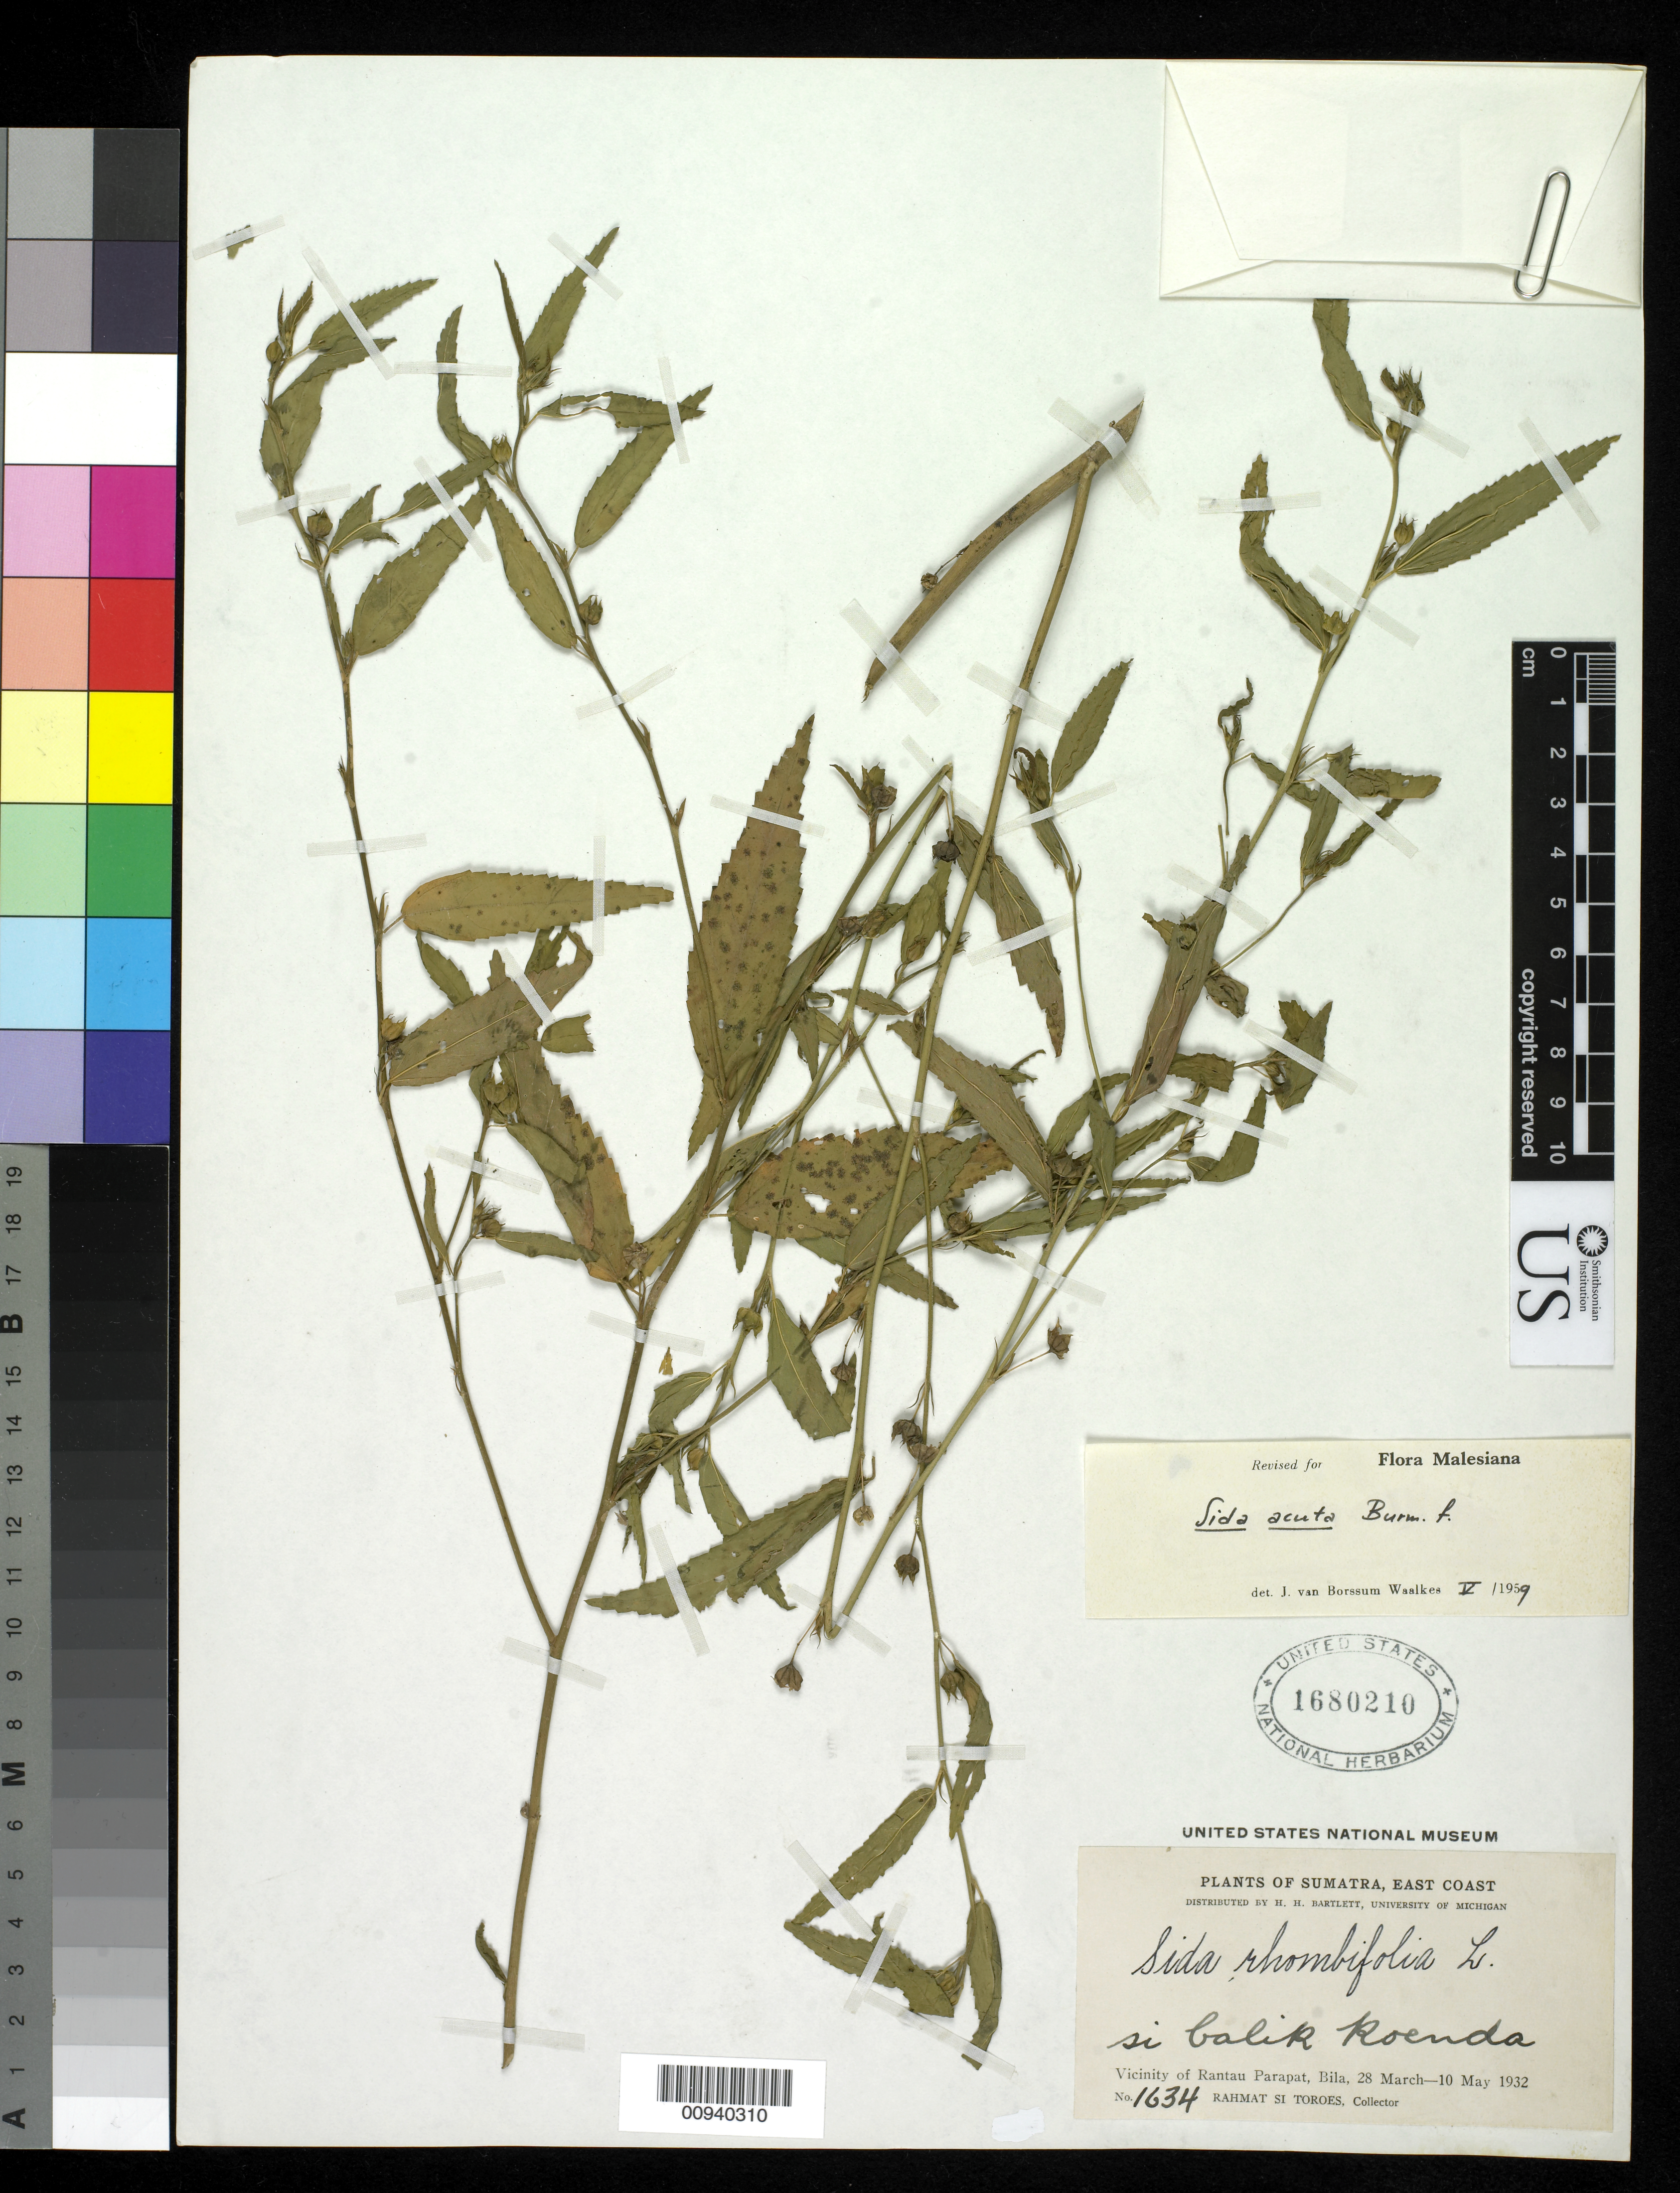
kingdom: Plantae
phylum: Tracheophyta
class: Magnoliopsida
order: Malvales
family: Malvaceae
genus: Sida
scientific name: Sida acuta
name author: Burm. f.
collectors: Rahmat Si Boeea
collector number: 1634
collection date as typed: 28 Mar 1932 to 10 May 1932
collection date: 1932-03-28/1932-05-10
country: Indonesia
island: Sumatra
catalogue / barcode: US 1680210